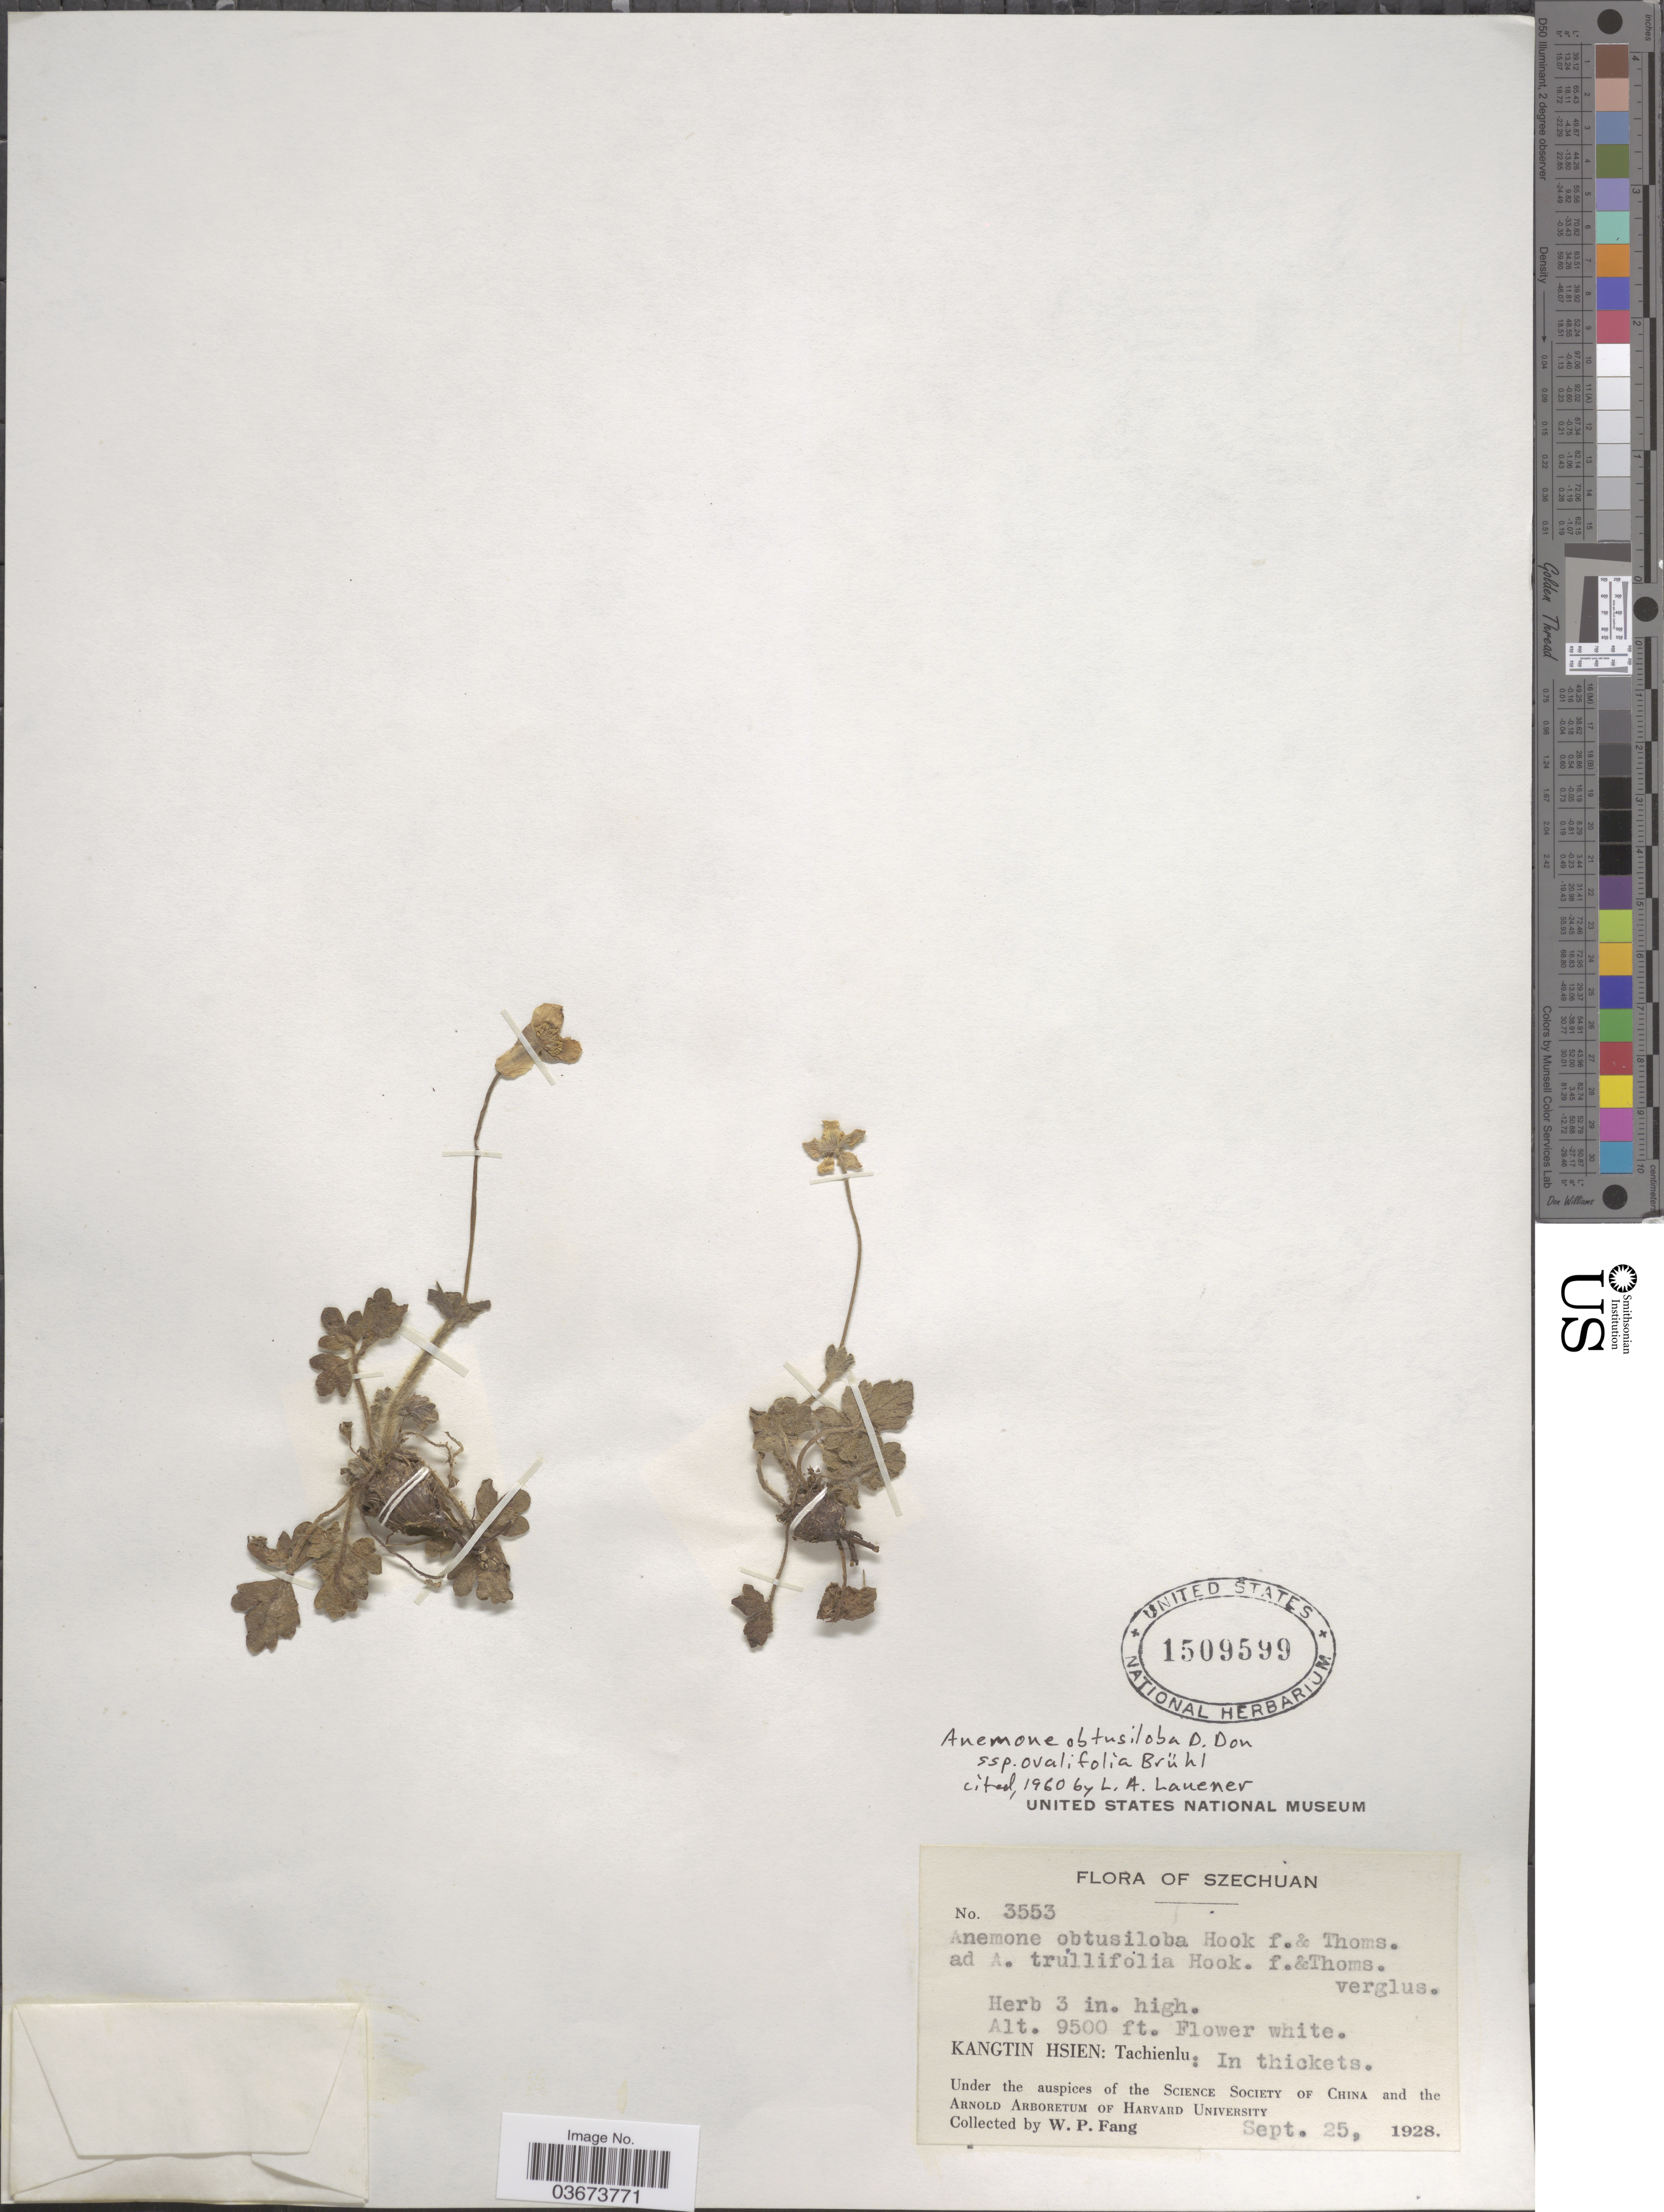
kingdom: Plantae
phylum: Tracheophyta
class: Magnoliopsida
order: Ranunculales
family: Ranunculaceae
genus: Anemone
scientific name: Anemone geum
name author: H. Lév.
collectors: W. P. Fang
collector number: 3553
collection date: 1928-09-25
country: China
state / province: Sichuan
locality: Szechuan. Kangtin Hsien: Tachienlu.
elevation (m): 2896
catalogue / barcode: US 1509599